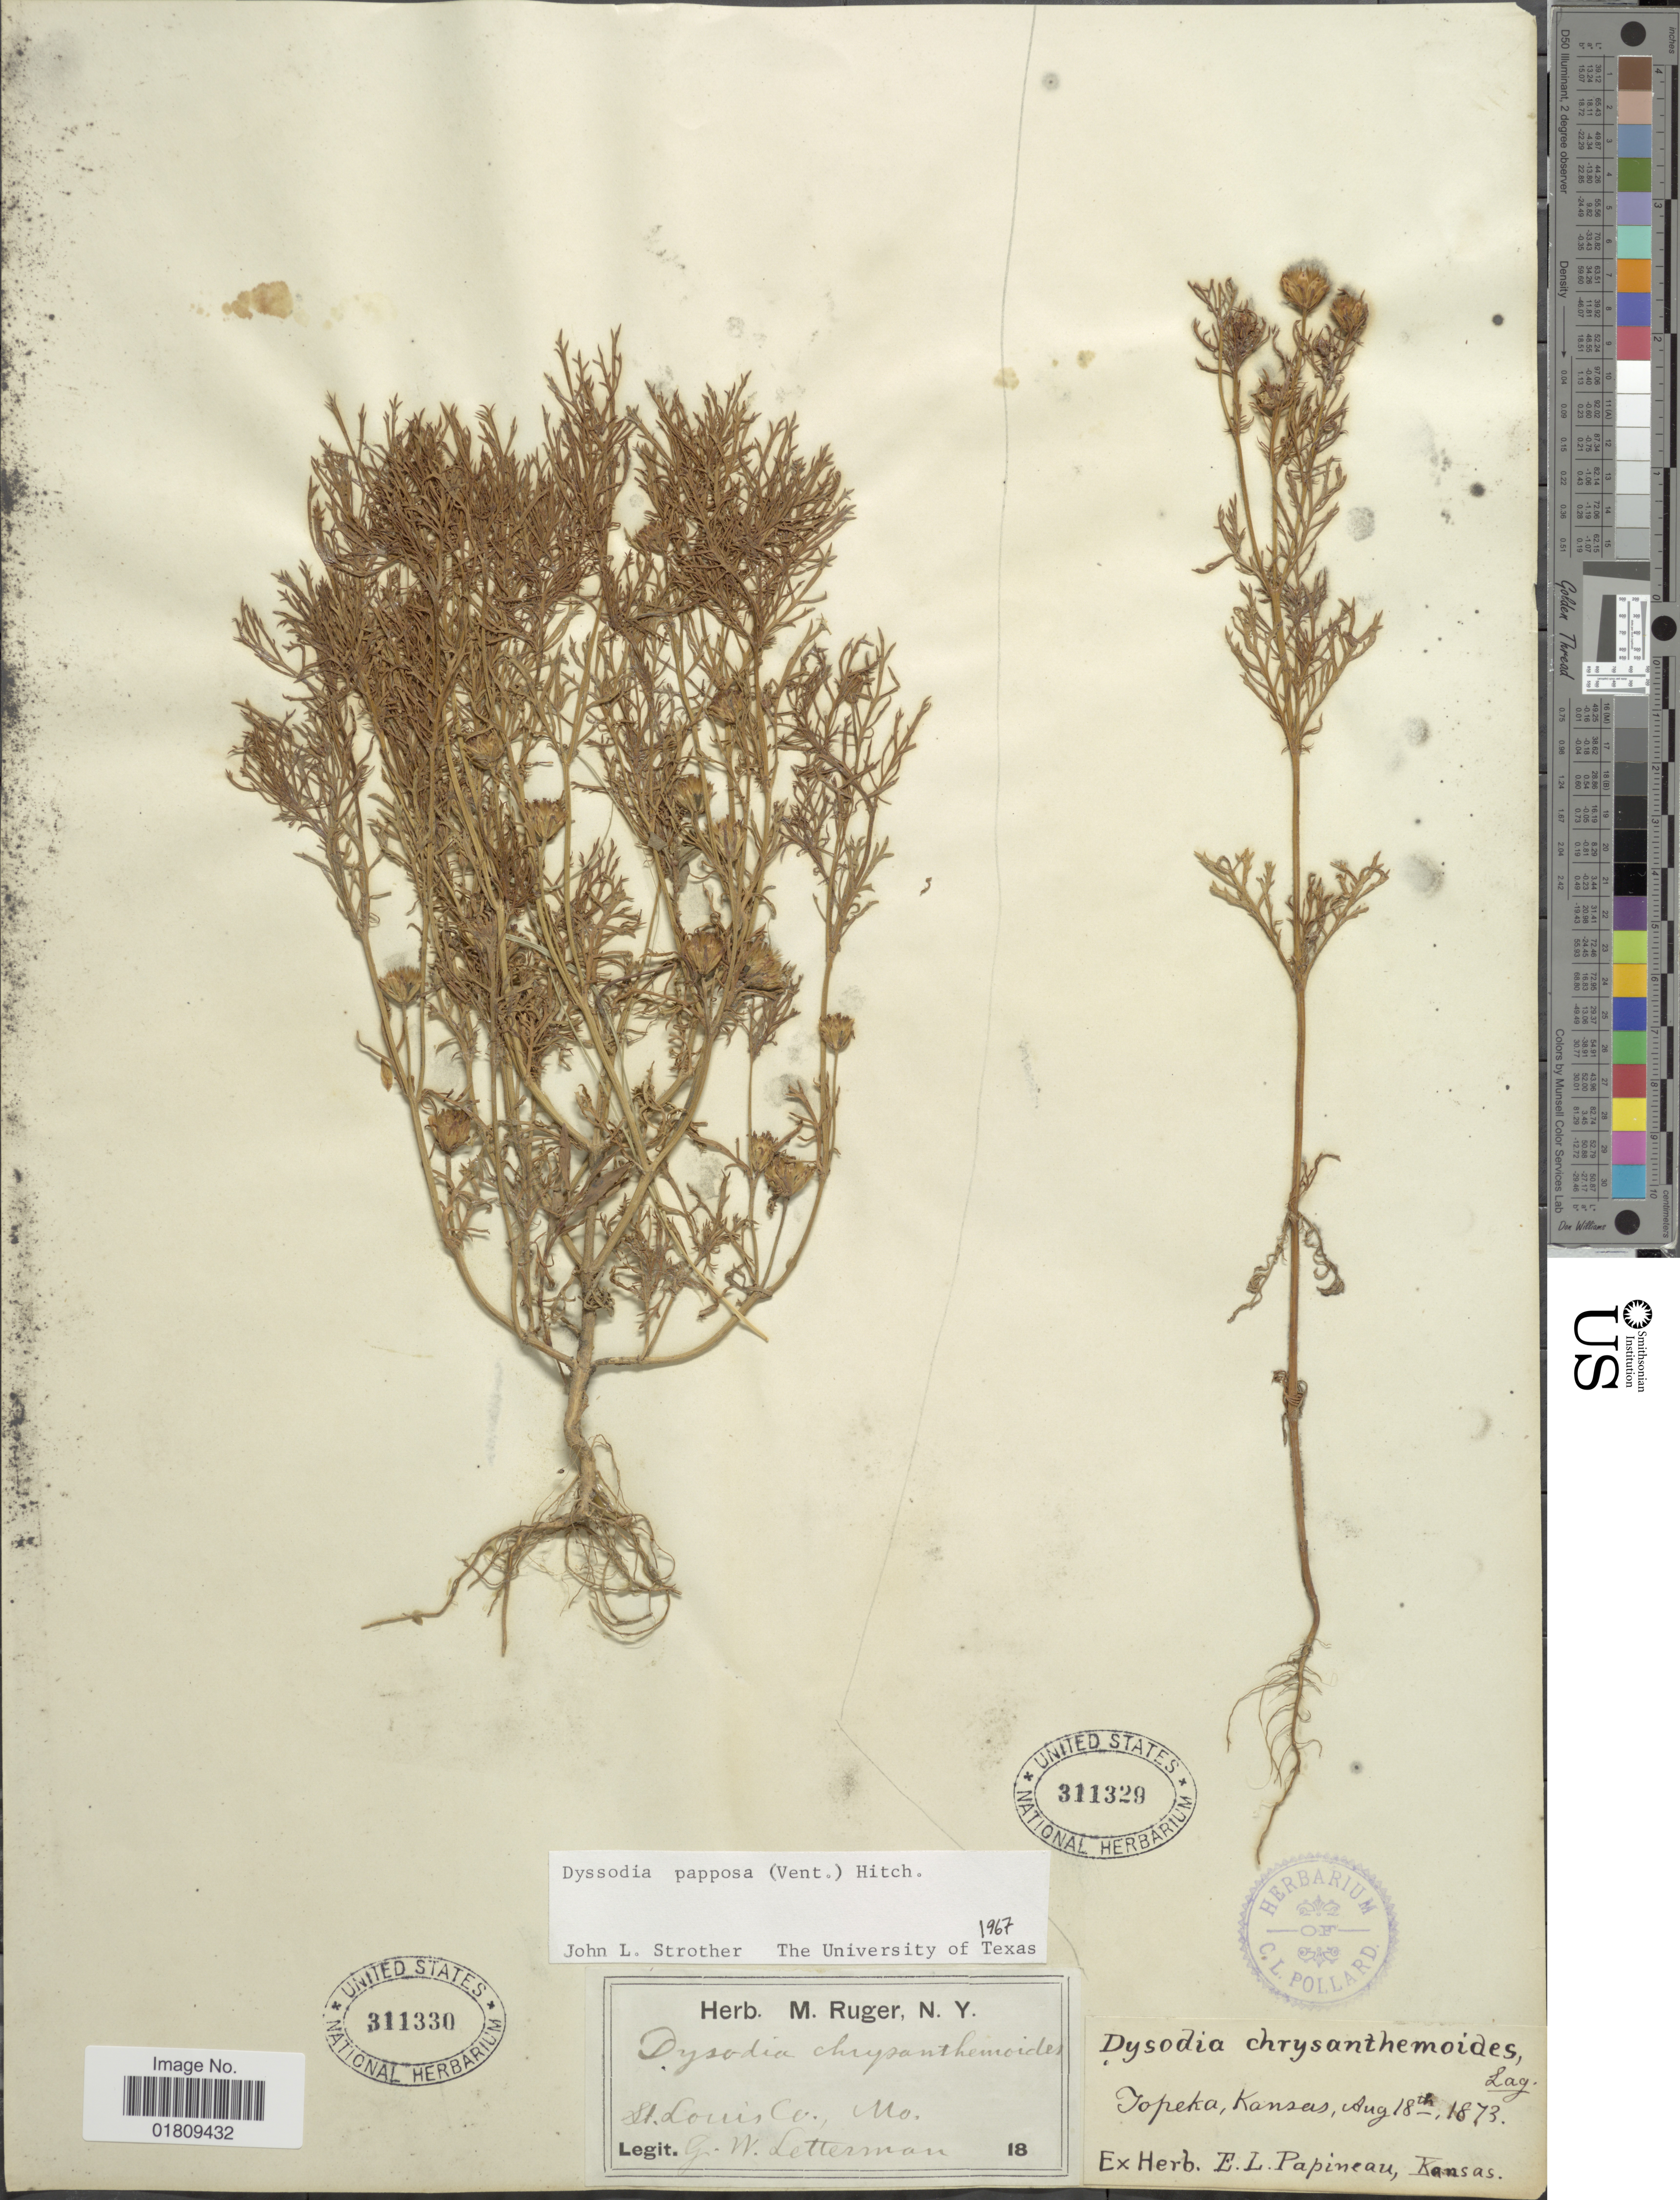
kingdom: Plantae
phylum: Tracheophyta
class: Magnoliopsida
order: Asterales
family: Asteraceae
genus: Dyssodia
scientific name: Dyssodia papposa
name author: (Vent.) Hitchc.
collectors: ex herb. E. L. Papineau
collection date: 1873-08-18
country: United States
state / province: Kansas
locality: Topeka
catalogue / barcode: US 311329